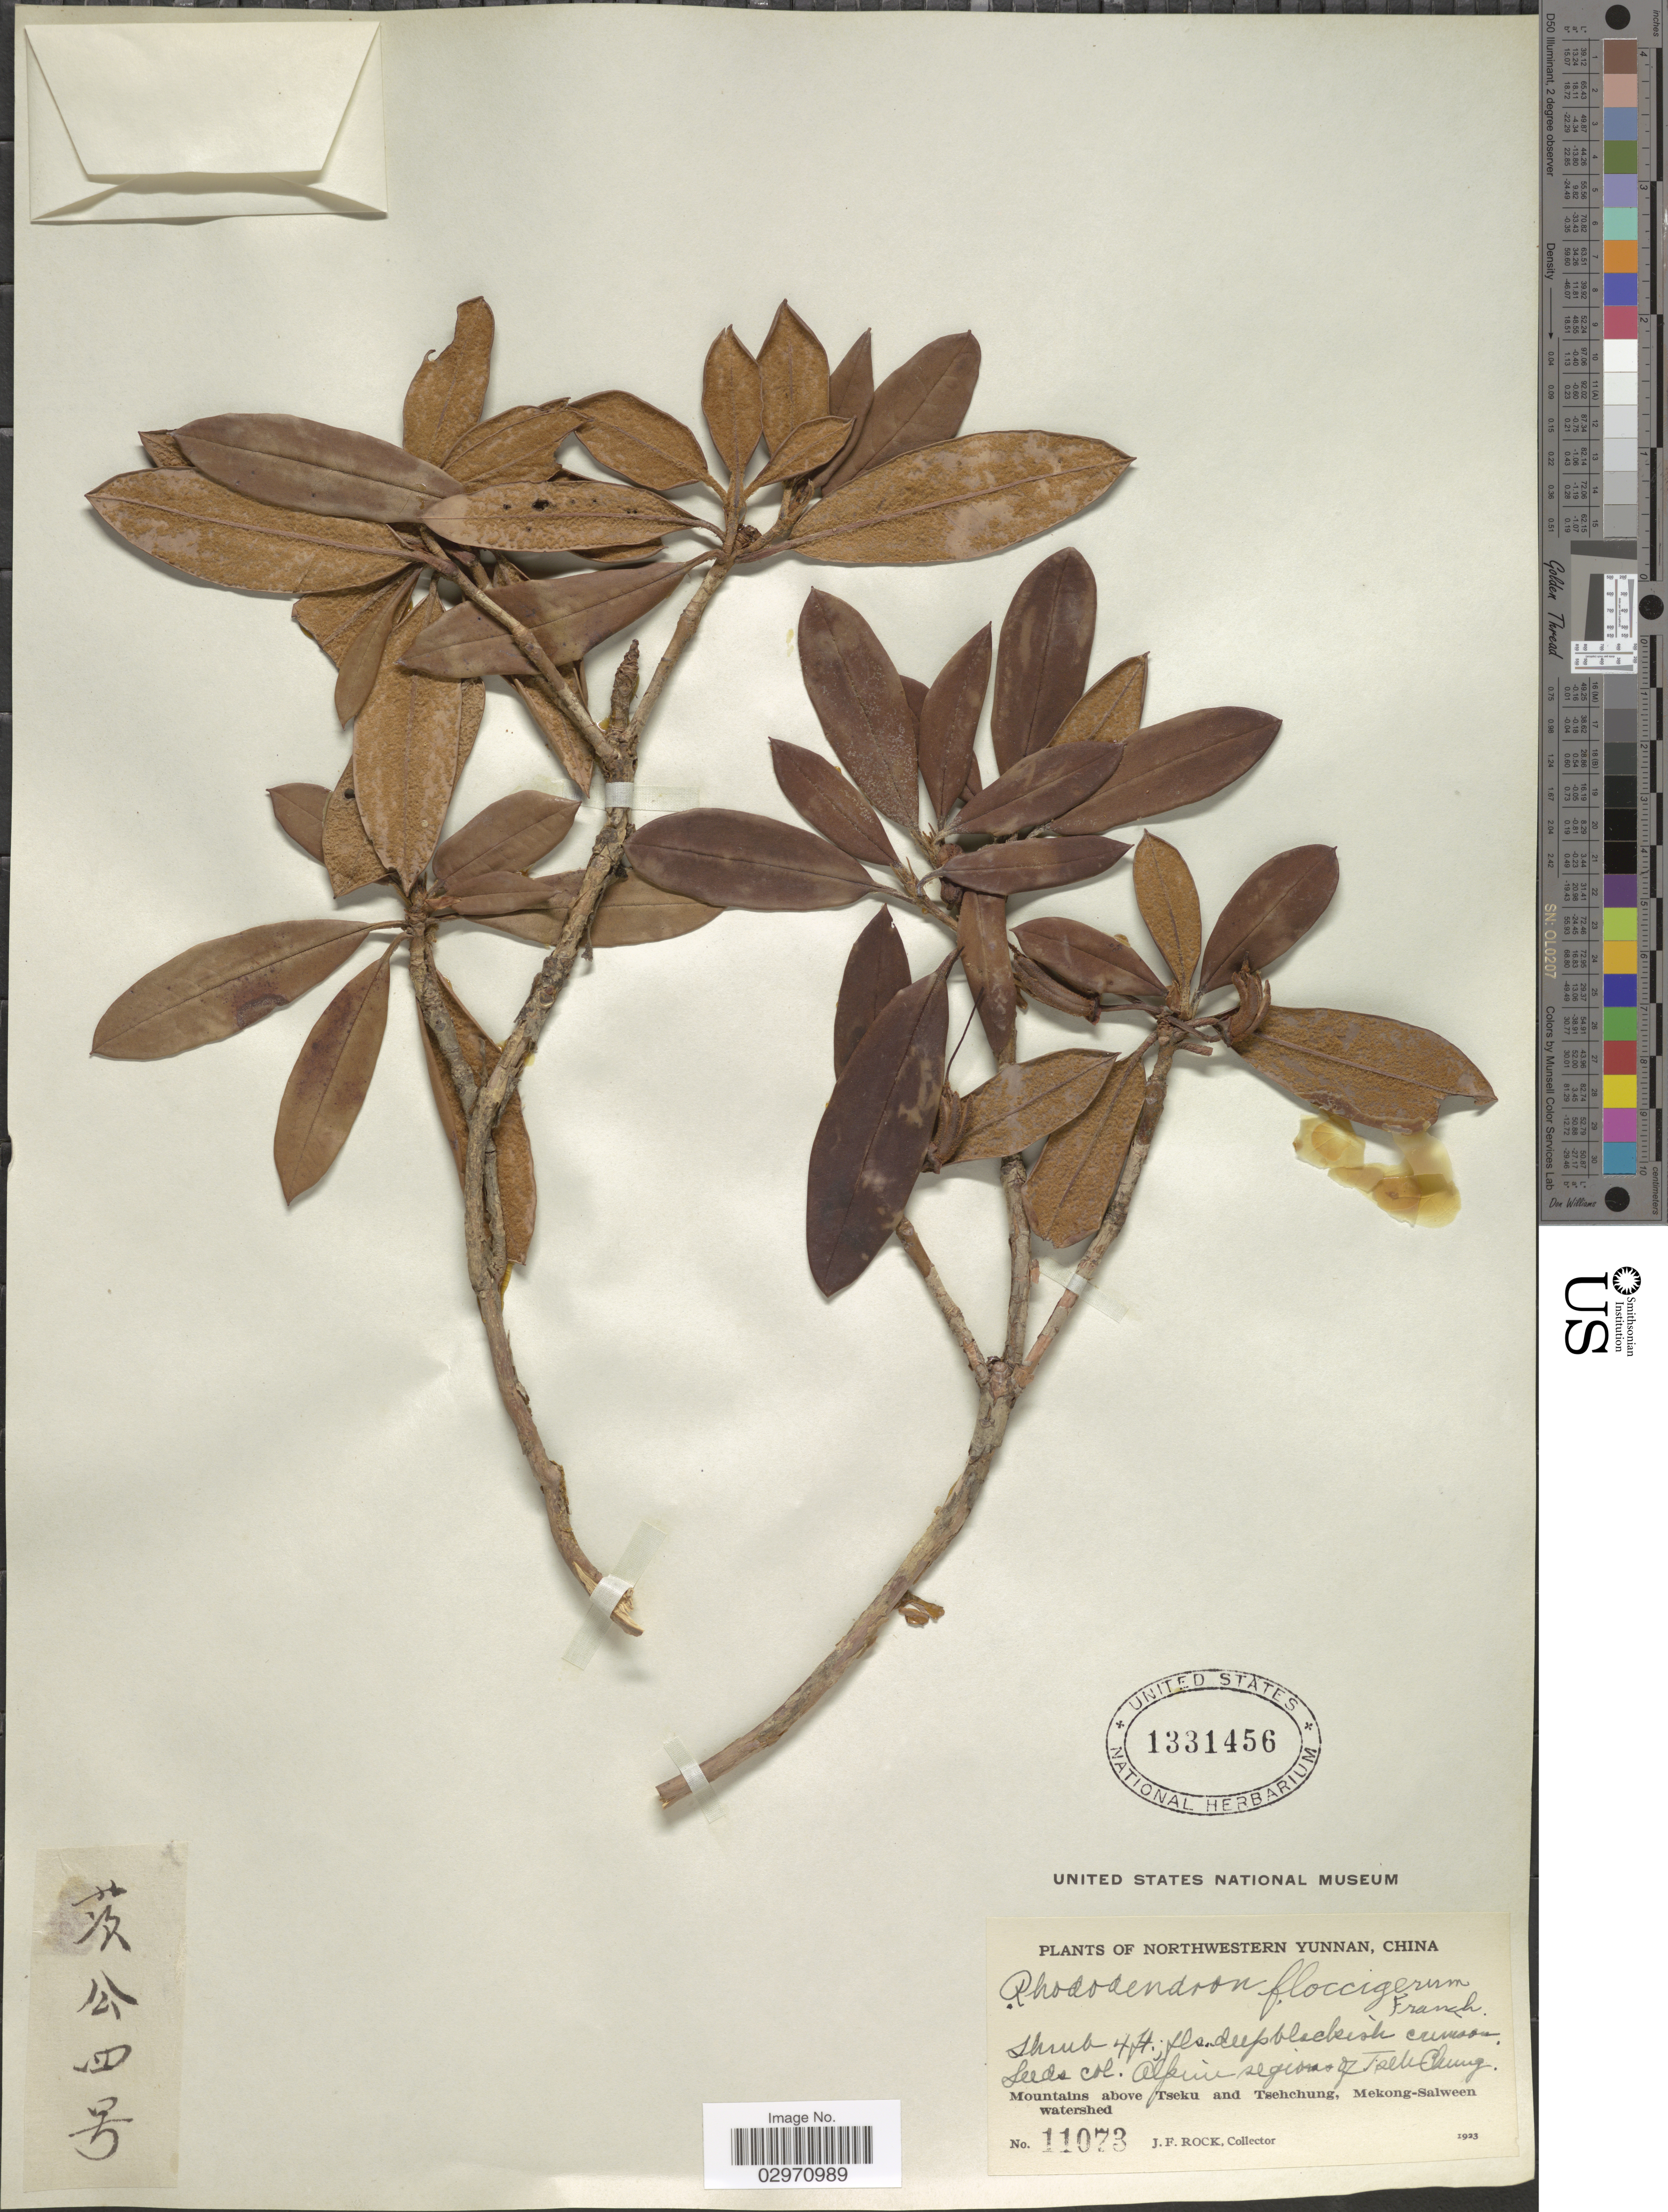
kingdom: Plantae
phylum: Tracheophyta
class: Magnoliopsida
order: Ericales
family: Ericaceae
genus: Rhododendron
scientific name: Rhododendron floccigerum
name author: Franch.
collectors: J. Rock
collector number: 11073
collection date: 1923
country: China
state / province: Yunnan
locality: Alpine regions of Tseh chung.Mountains above Tseku and Tsehchung, Mekong-Salween watershed.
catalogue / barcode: US 1331456